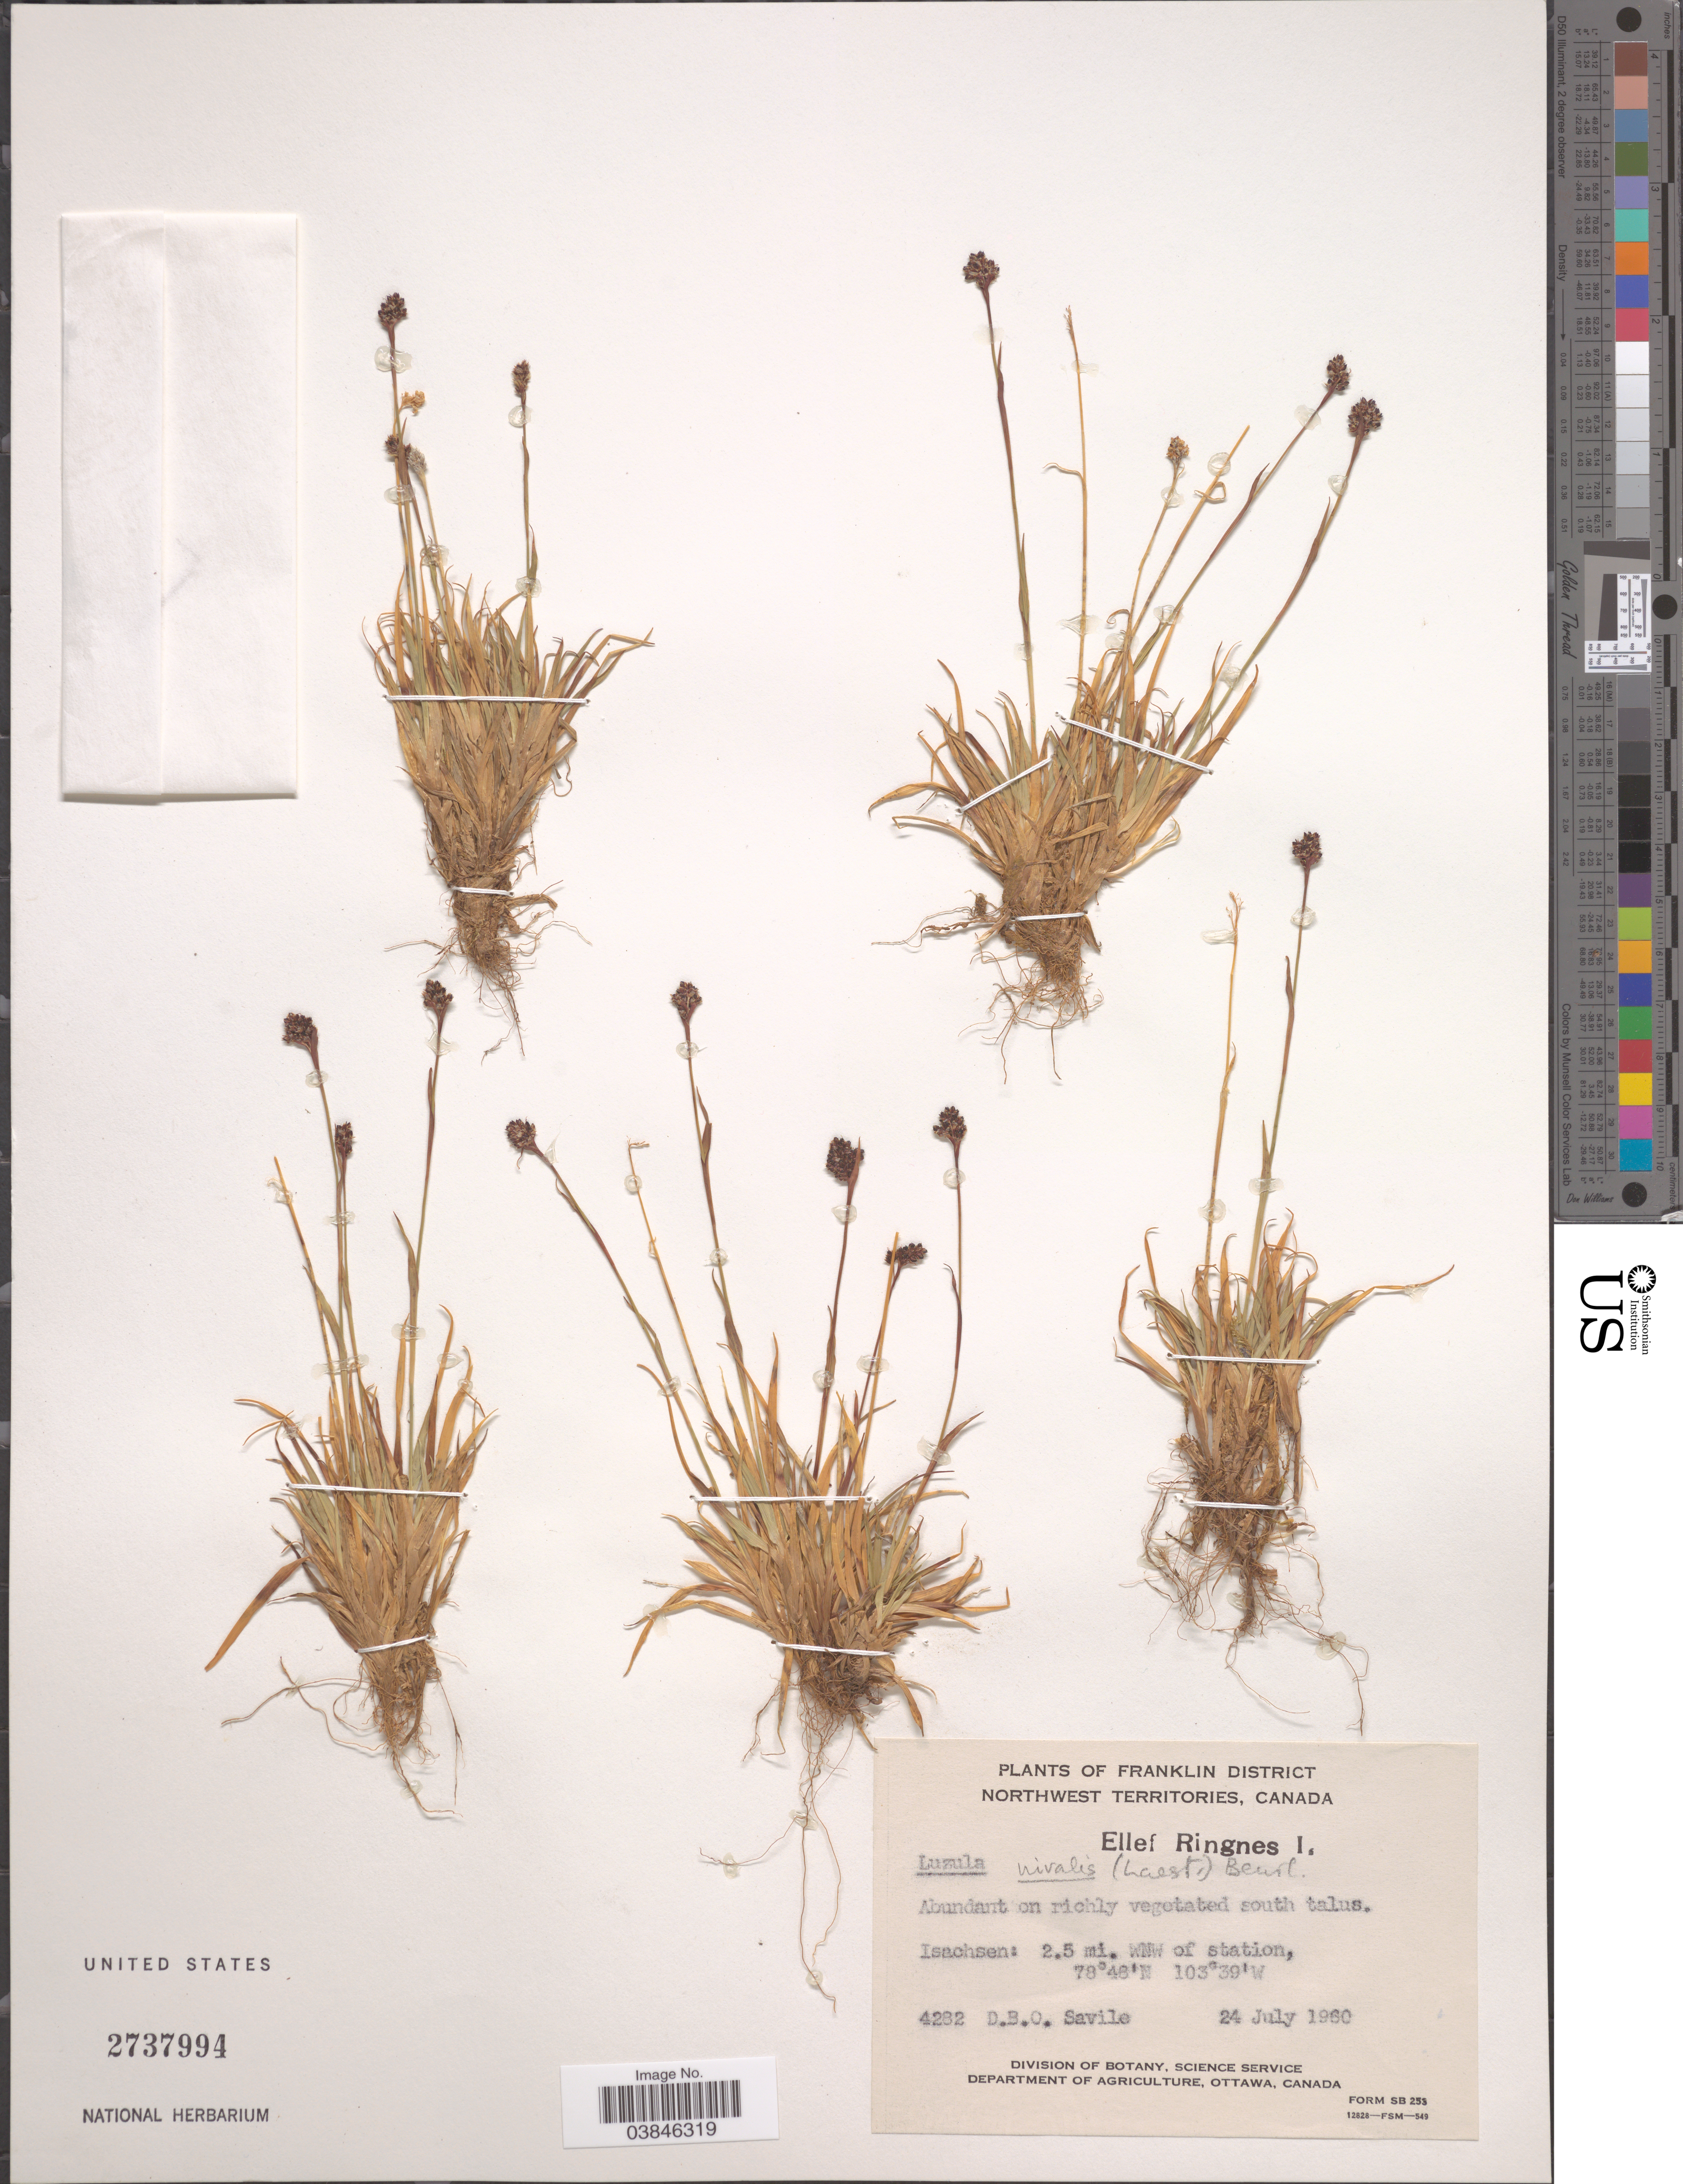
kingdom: Plantae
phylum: Tracheophyta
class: Liliopsida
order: Poales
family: Juncaceae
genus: Luzula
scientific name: Luzula nivalis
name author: (Laest.) Spreng.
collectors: D. Savile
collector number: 4282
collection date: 1960-07-24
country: Canada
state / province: Northwest Territories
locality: Franklin District. Isachsen: 2.5 mi. WNW of station.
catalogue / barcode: US 2737994